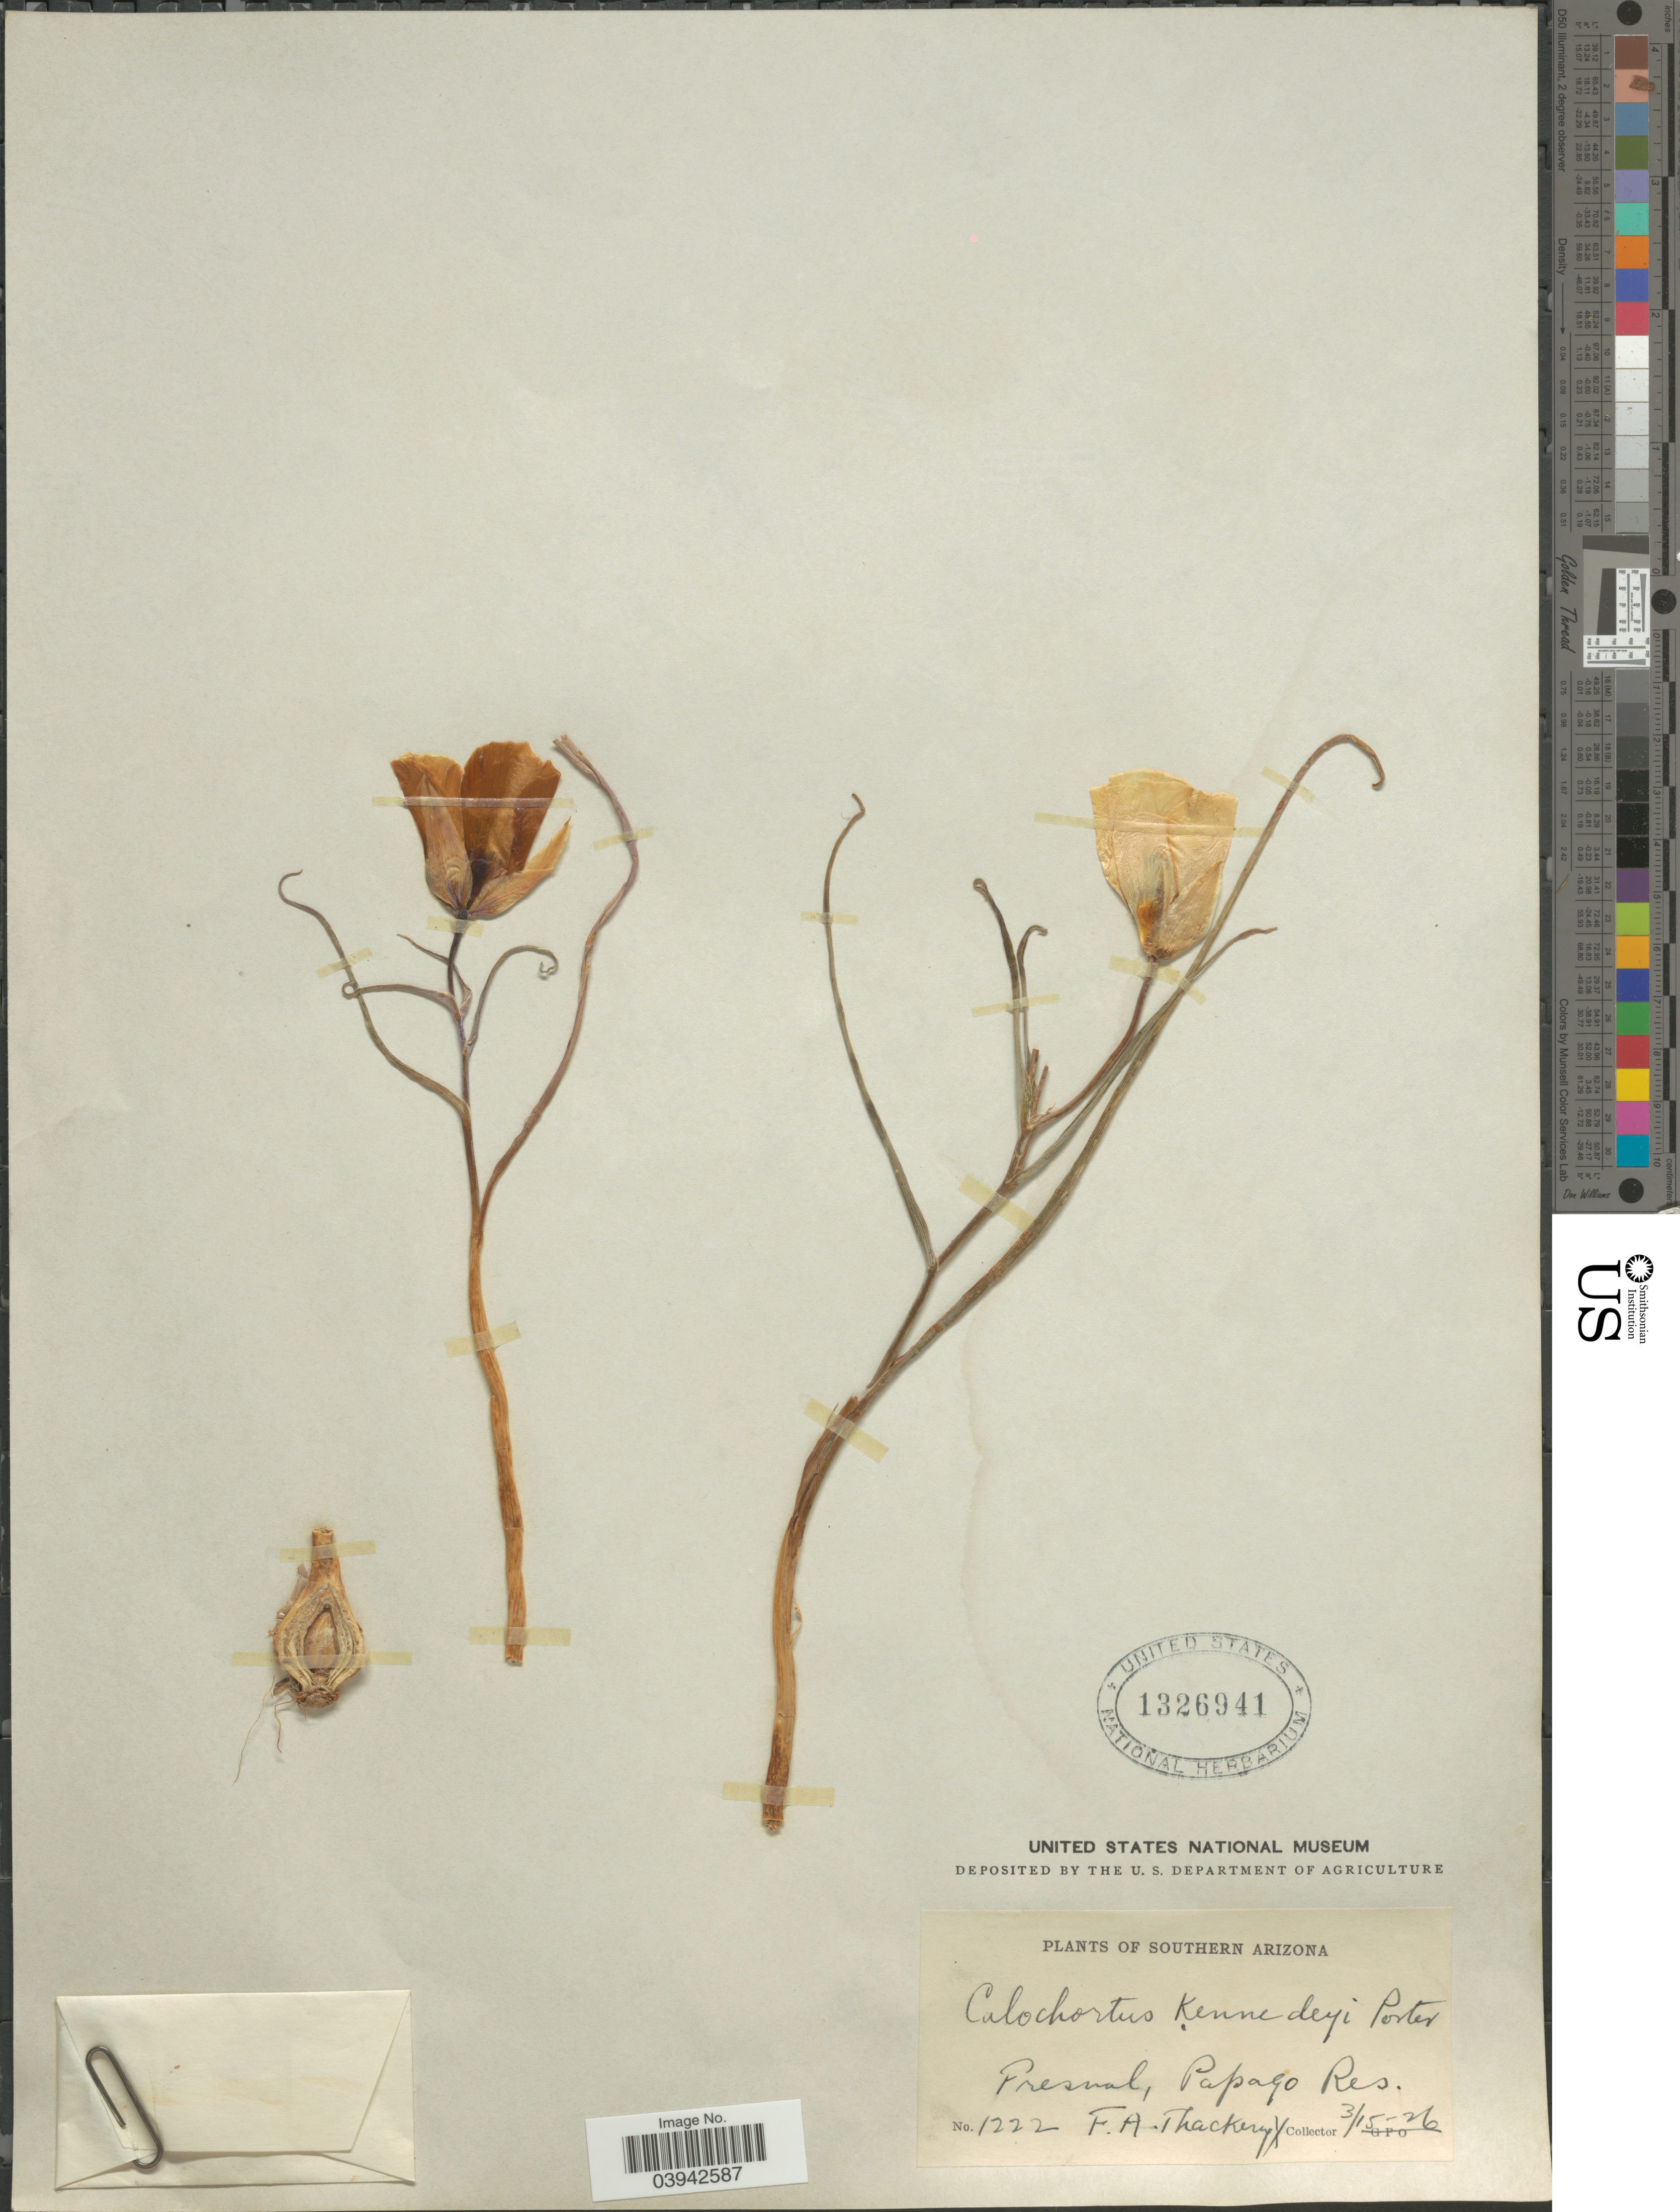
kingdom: Plantae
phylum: Tracheophyta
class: Liliopsida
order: Liliales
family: Liliaceae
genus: Calochortus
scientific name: Calochortus kennedyi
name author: Porter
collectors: F. Thackery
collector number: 1222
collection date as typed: Transcribed d/m/y: 15/3/26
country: United States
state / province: Arizona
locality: Southern Arizona. Fresnal, Papago Res.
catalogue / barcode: US 1326941